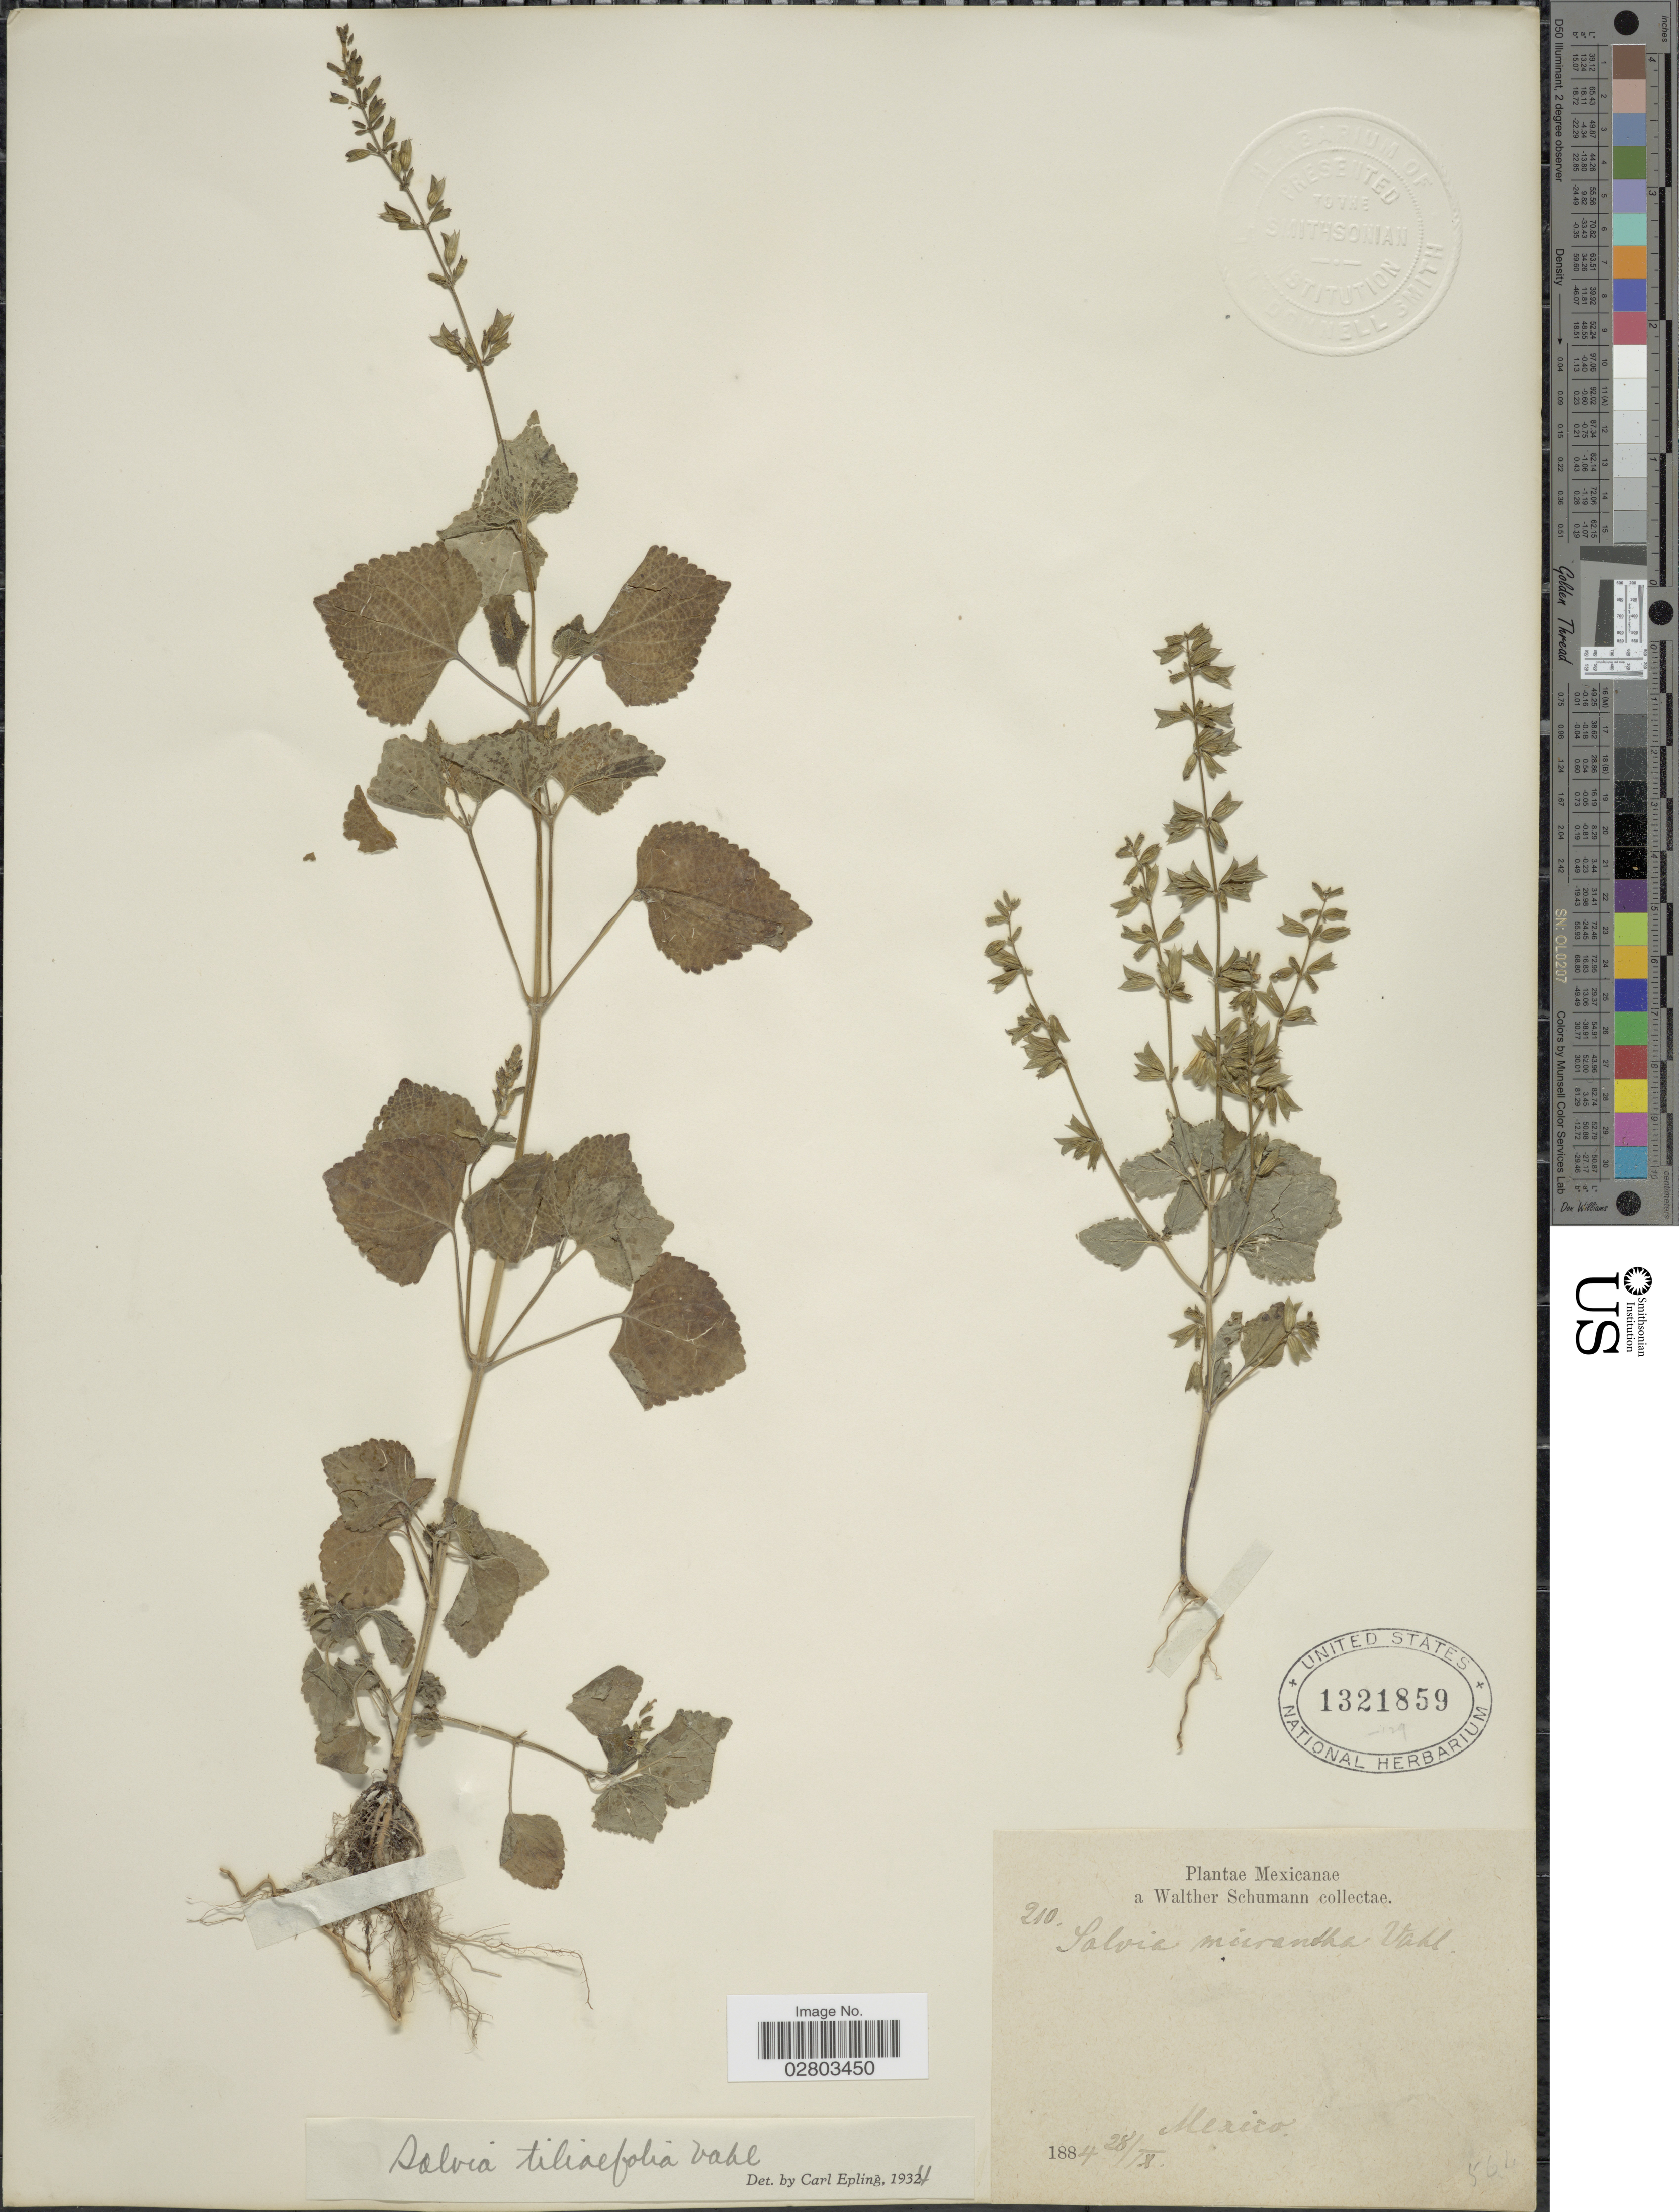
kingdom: Plantae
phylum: Tracheophyta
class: Magnoliopsida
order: Lamiales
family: Lamiaceae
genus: Salvia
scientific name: Salvia tiliifolia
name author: Vahl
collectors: W. Schumann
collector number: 210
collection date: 1884-10-28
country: Mexico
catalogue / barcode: US 1321859